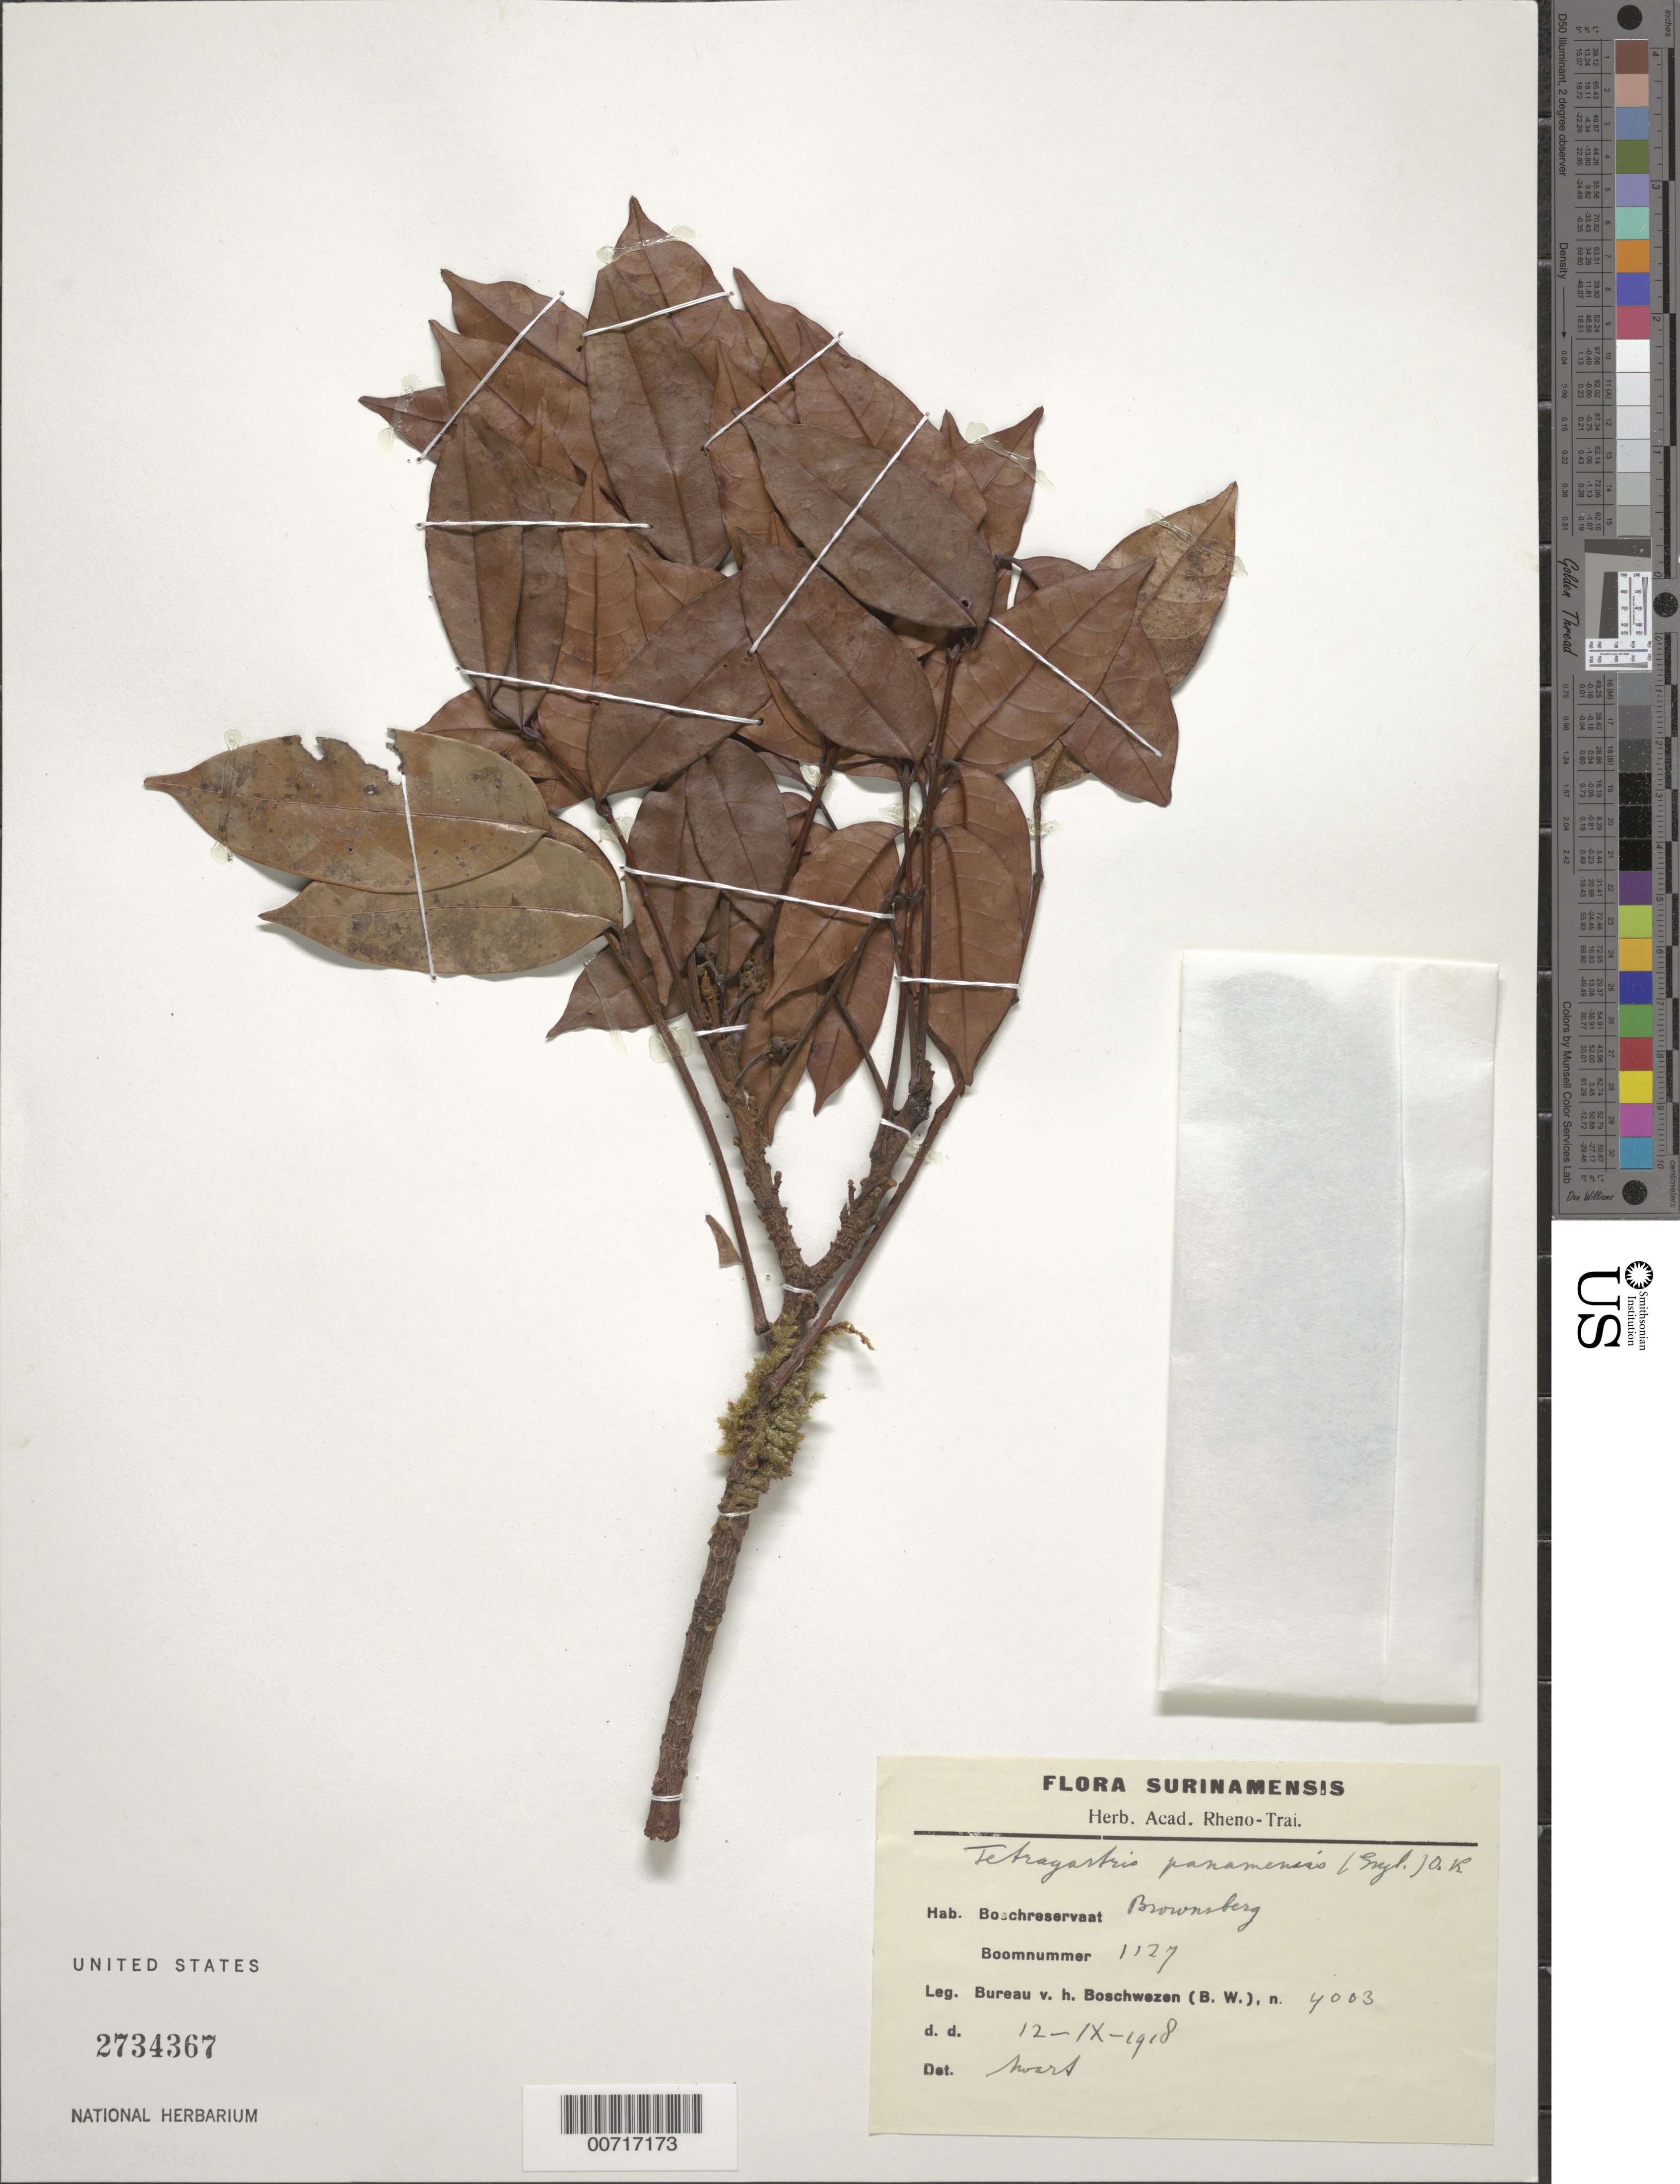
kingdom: Plantae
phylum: Tracheophyta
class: Magnoliopsida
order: Sapindales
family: Burseraceae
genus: Protium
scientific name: Protium stevensonii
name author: (Standl.) Daly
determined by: Daly, Douglas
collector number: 4003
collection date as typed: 12-Sep-18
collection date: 1918-09-12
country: Suriname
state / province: Brokopondo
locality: Brownsberg, Forest Reserve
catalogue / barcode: US 2734367